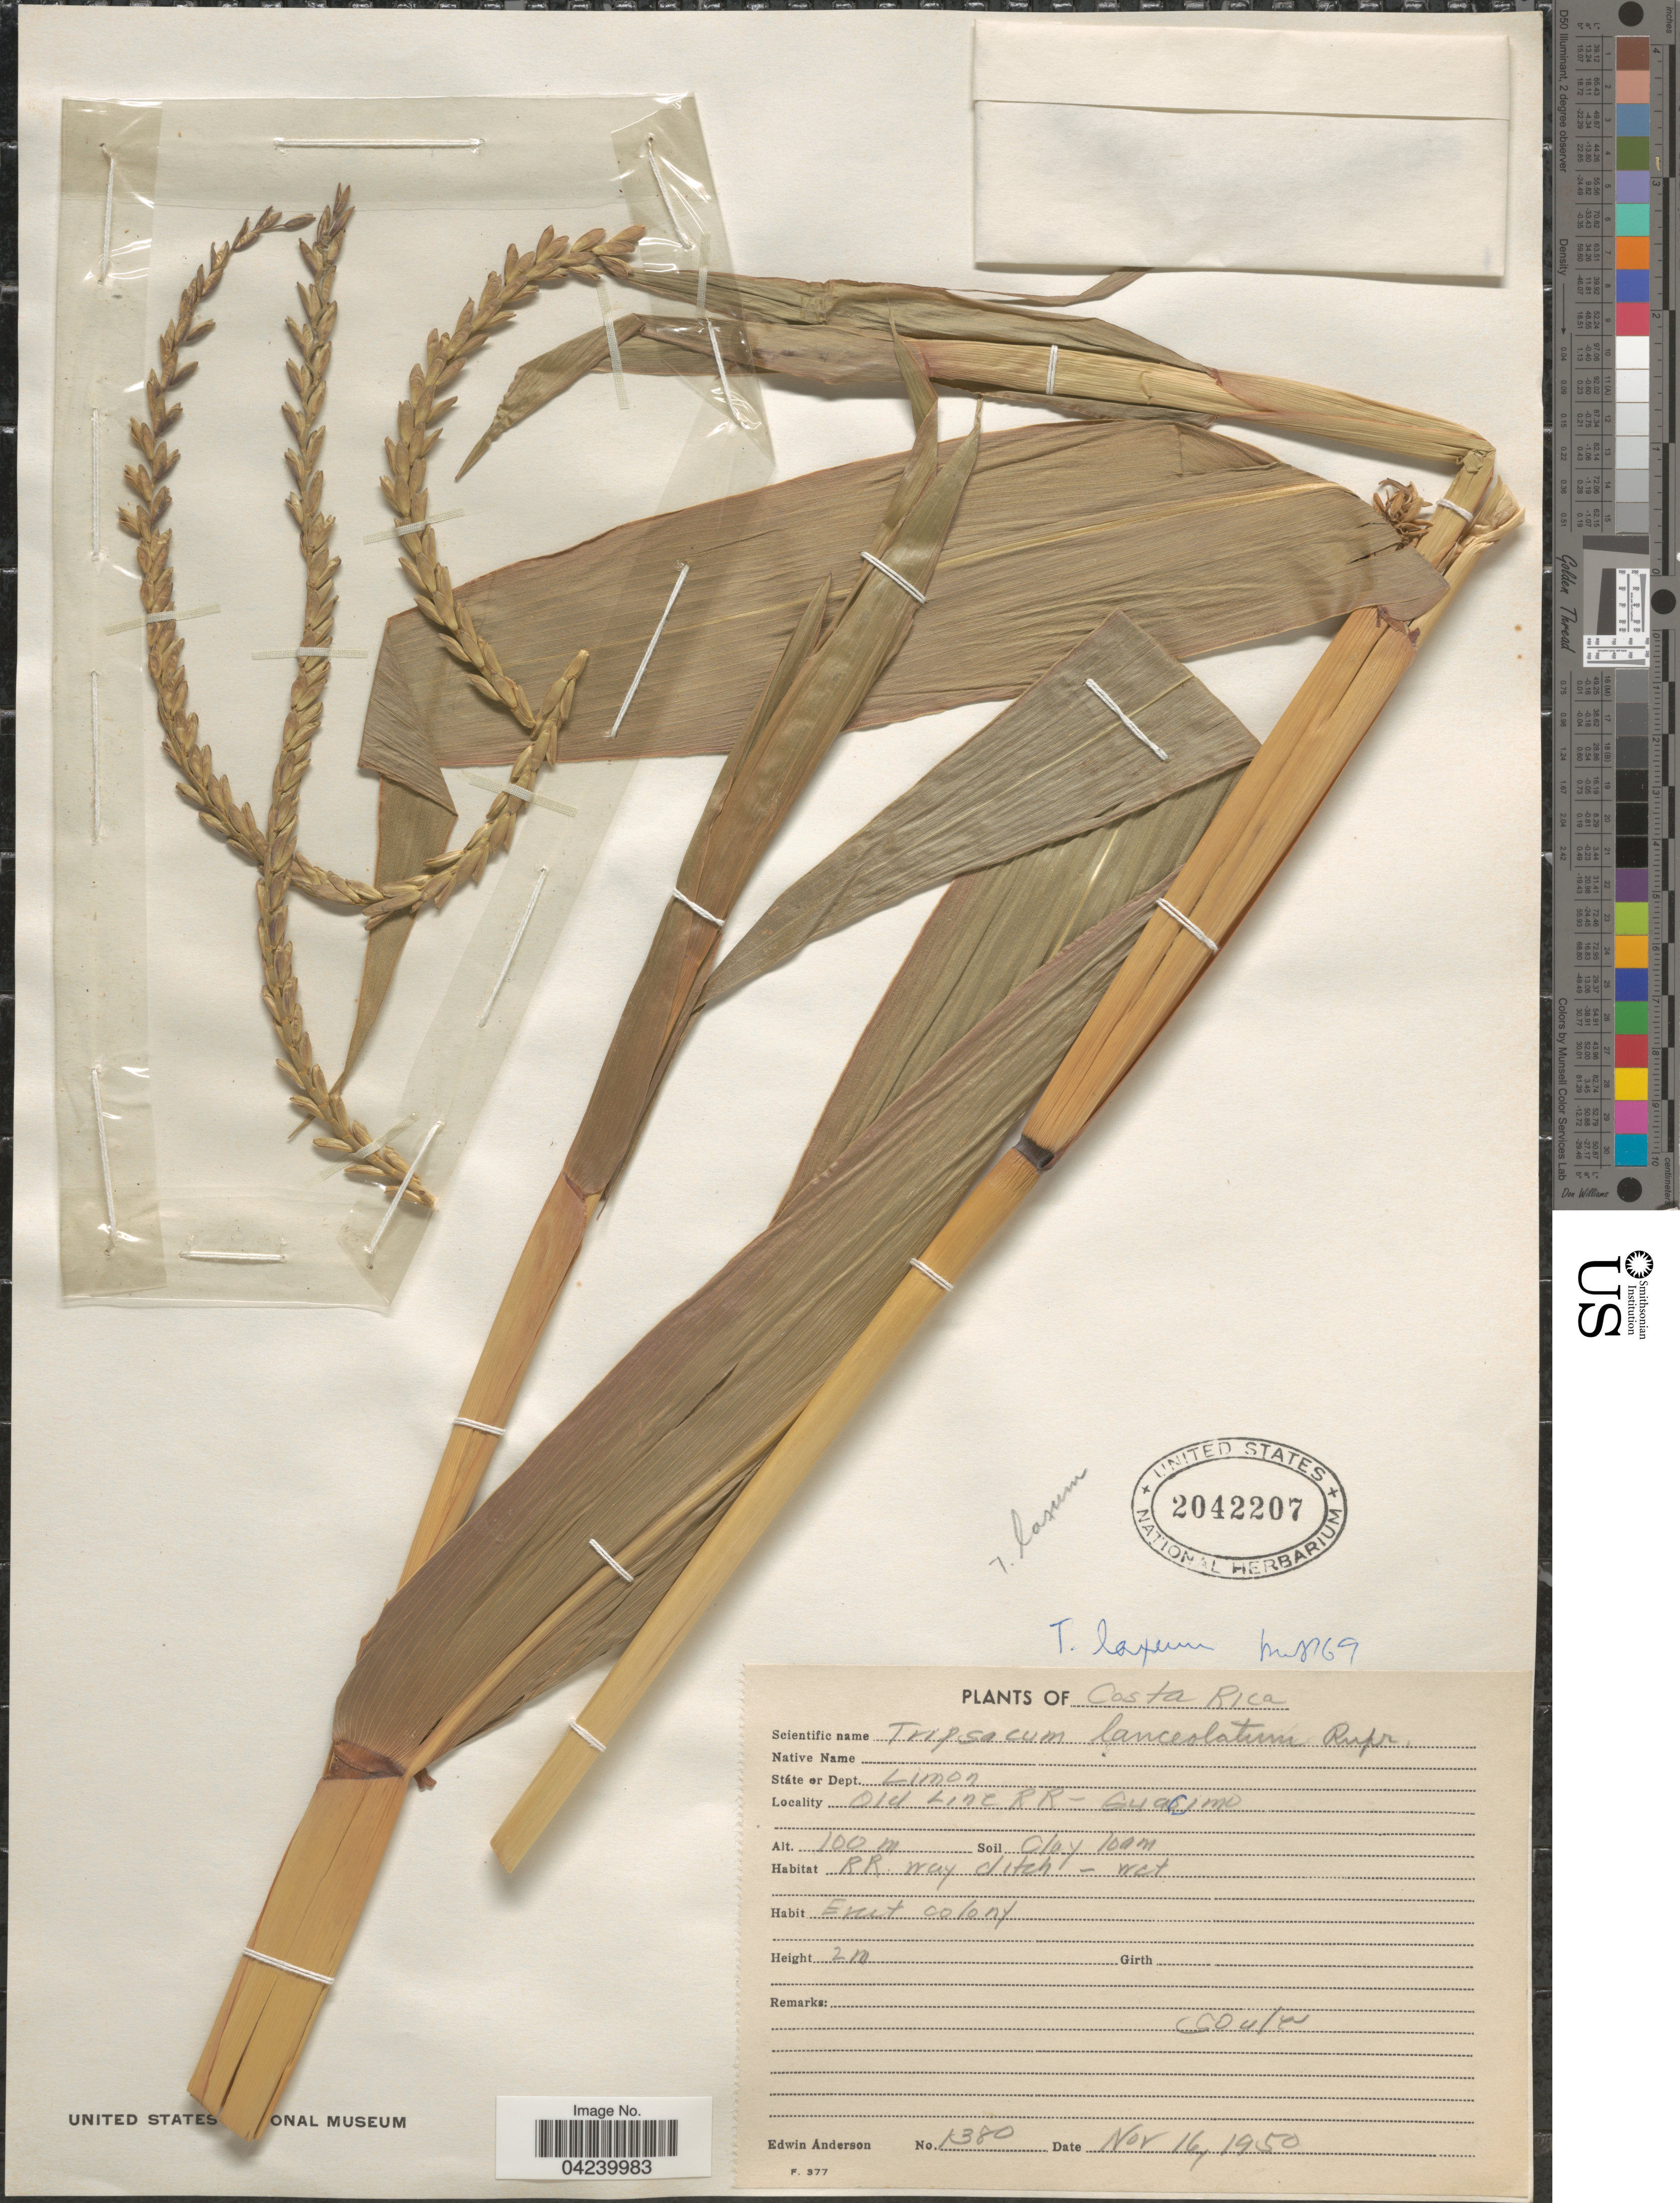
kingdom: Plantae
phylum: Tracheophyta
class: Liliopsida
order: Poales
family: Poaceae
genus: Tripsacum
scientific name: Tripsacum laxum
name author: Nash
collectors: E. Anderson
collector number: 1380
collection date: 1950-11-16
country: Costa Rica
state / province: Limón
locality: Old Line RR - Guacimo.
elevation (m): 100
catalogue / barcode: US 2042207